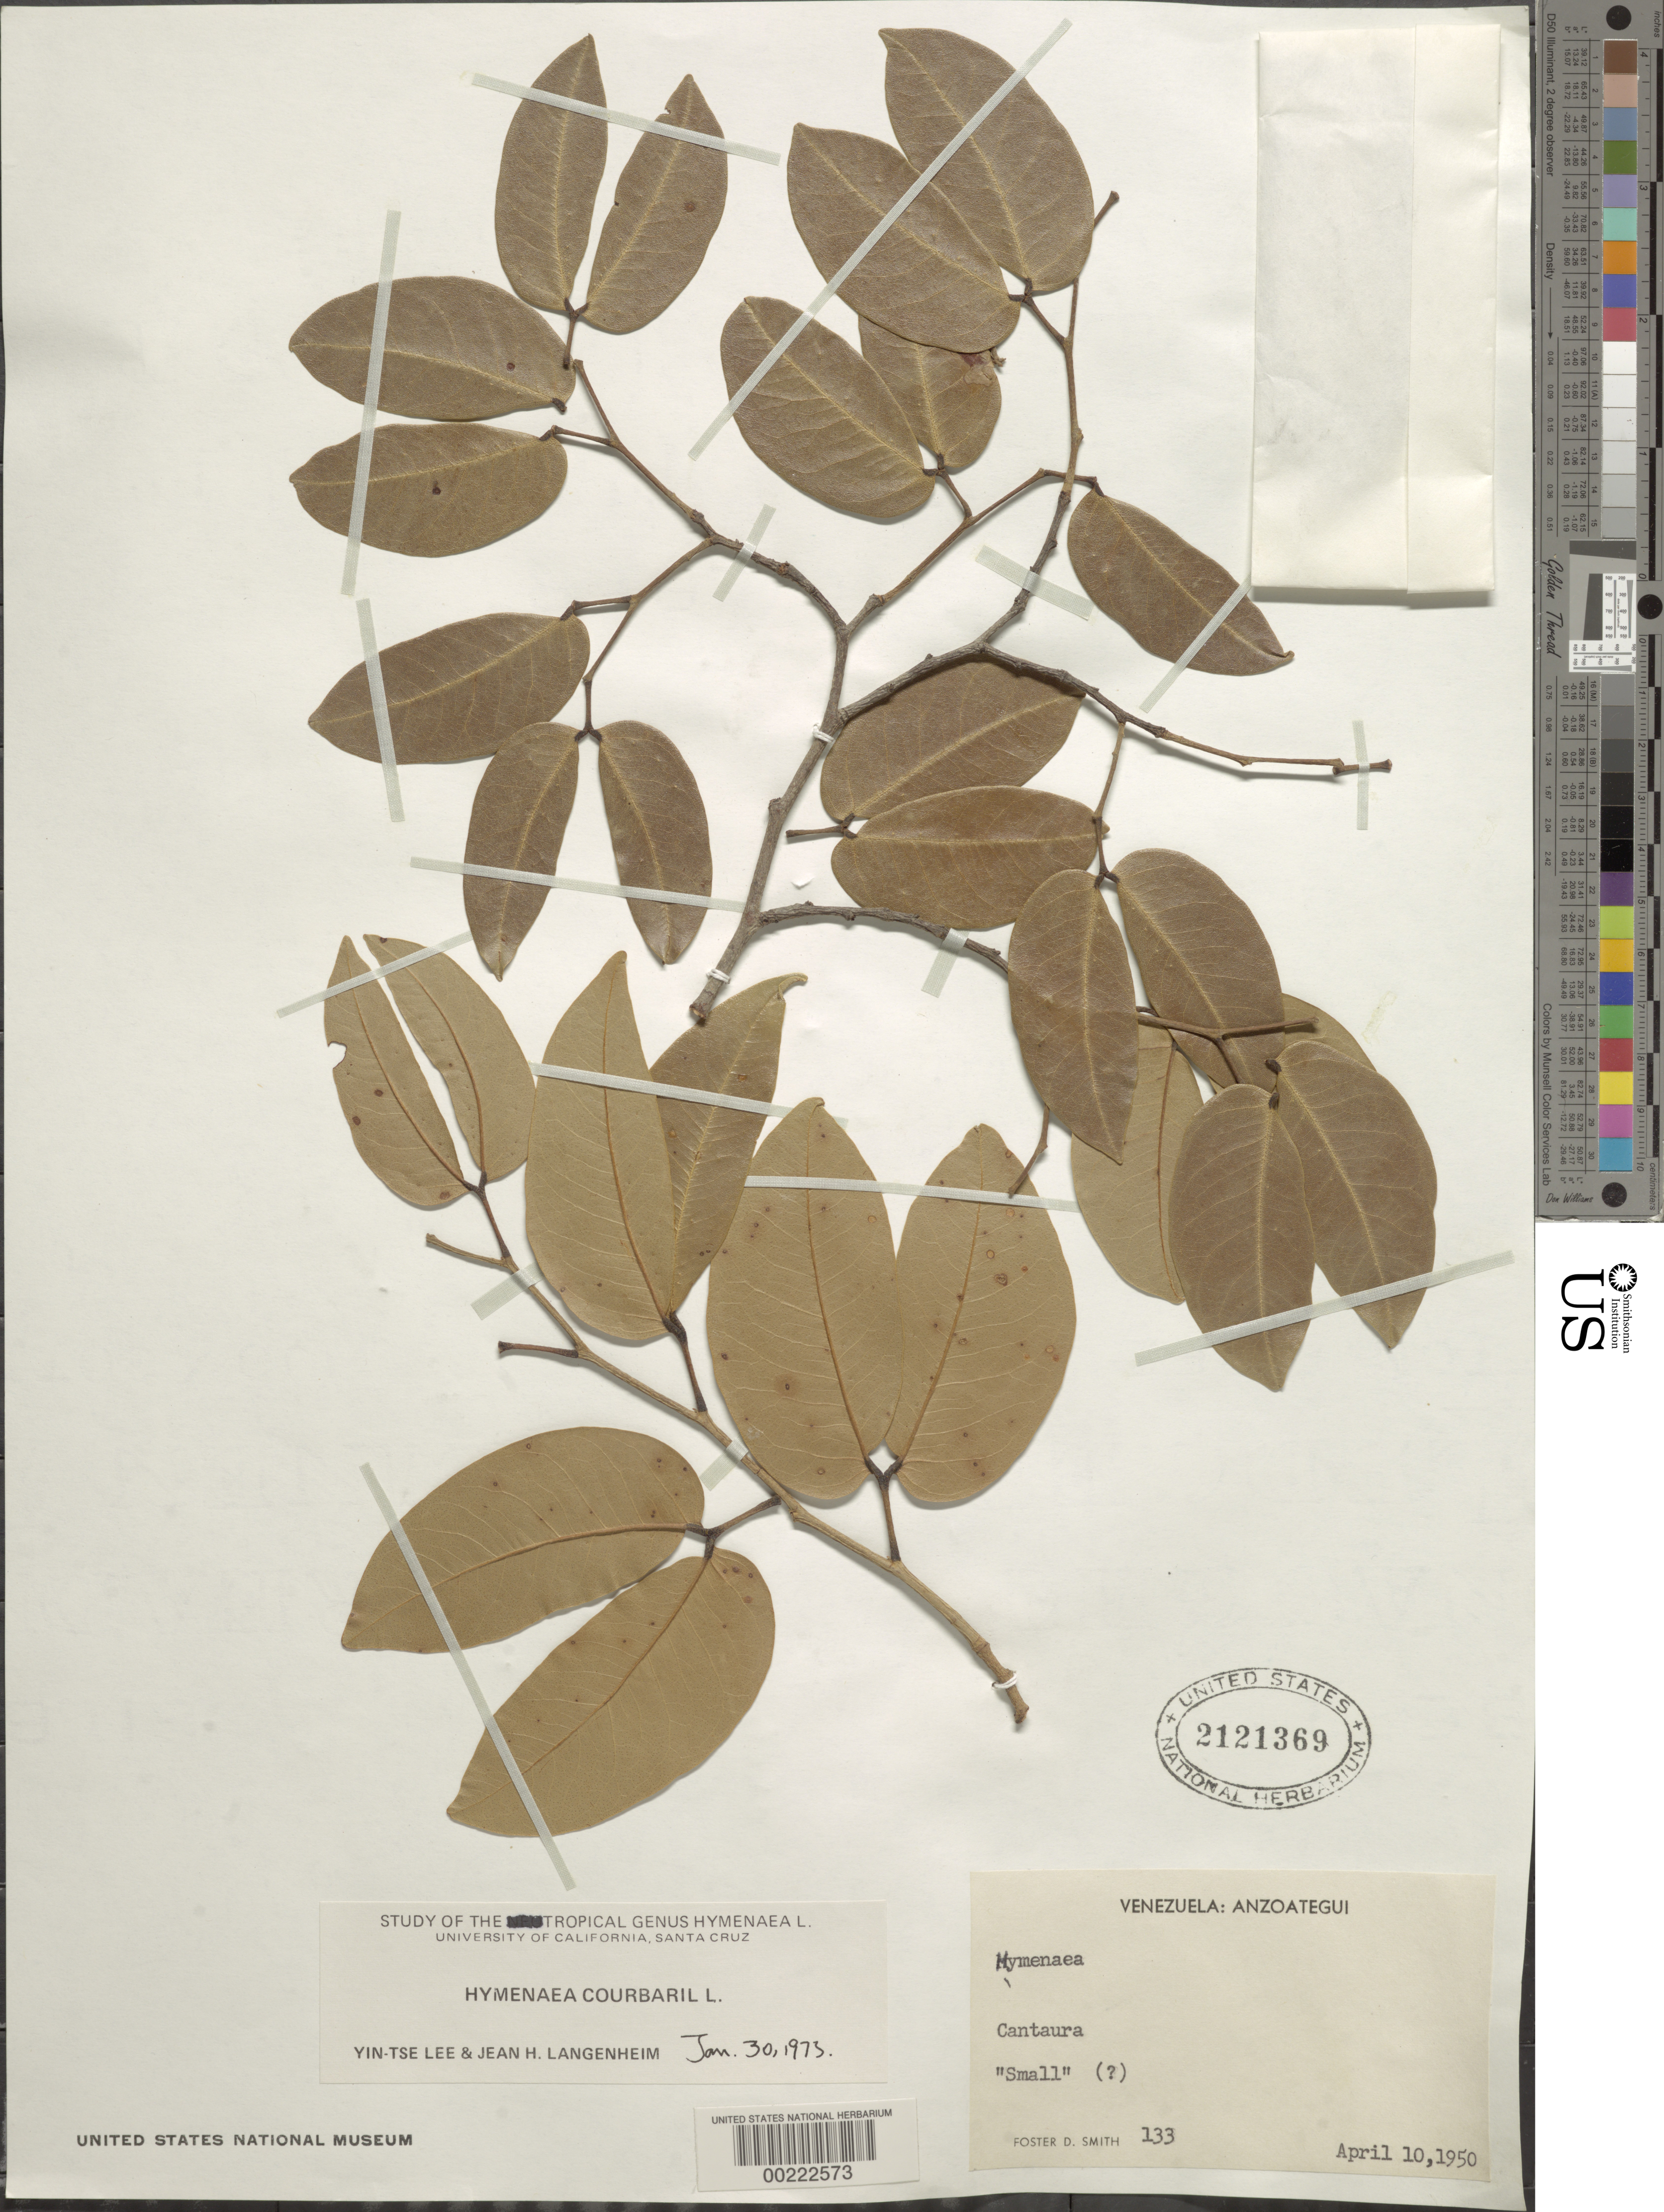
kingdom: Plantae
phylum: Tracheophyta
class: Magnoliopsida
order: Fabales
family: Fabaceae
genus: Hymenaea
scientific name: Hymenaea courbaril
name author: L.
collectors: F. Smith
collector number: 133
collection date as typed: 10 Apr 1950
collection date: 1950-04-10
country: Venezuela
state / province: Anzoategui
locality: Cantaura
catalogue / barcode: US 2121369